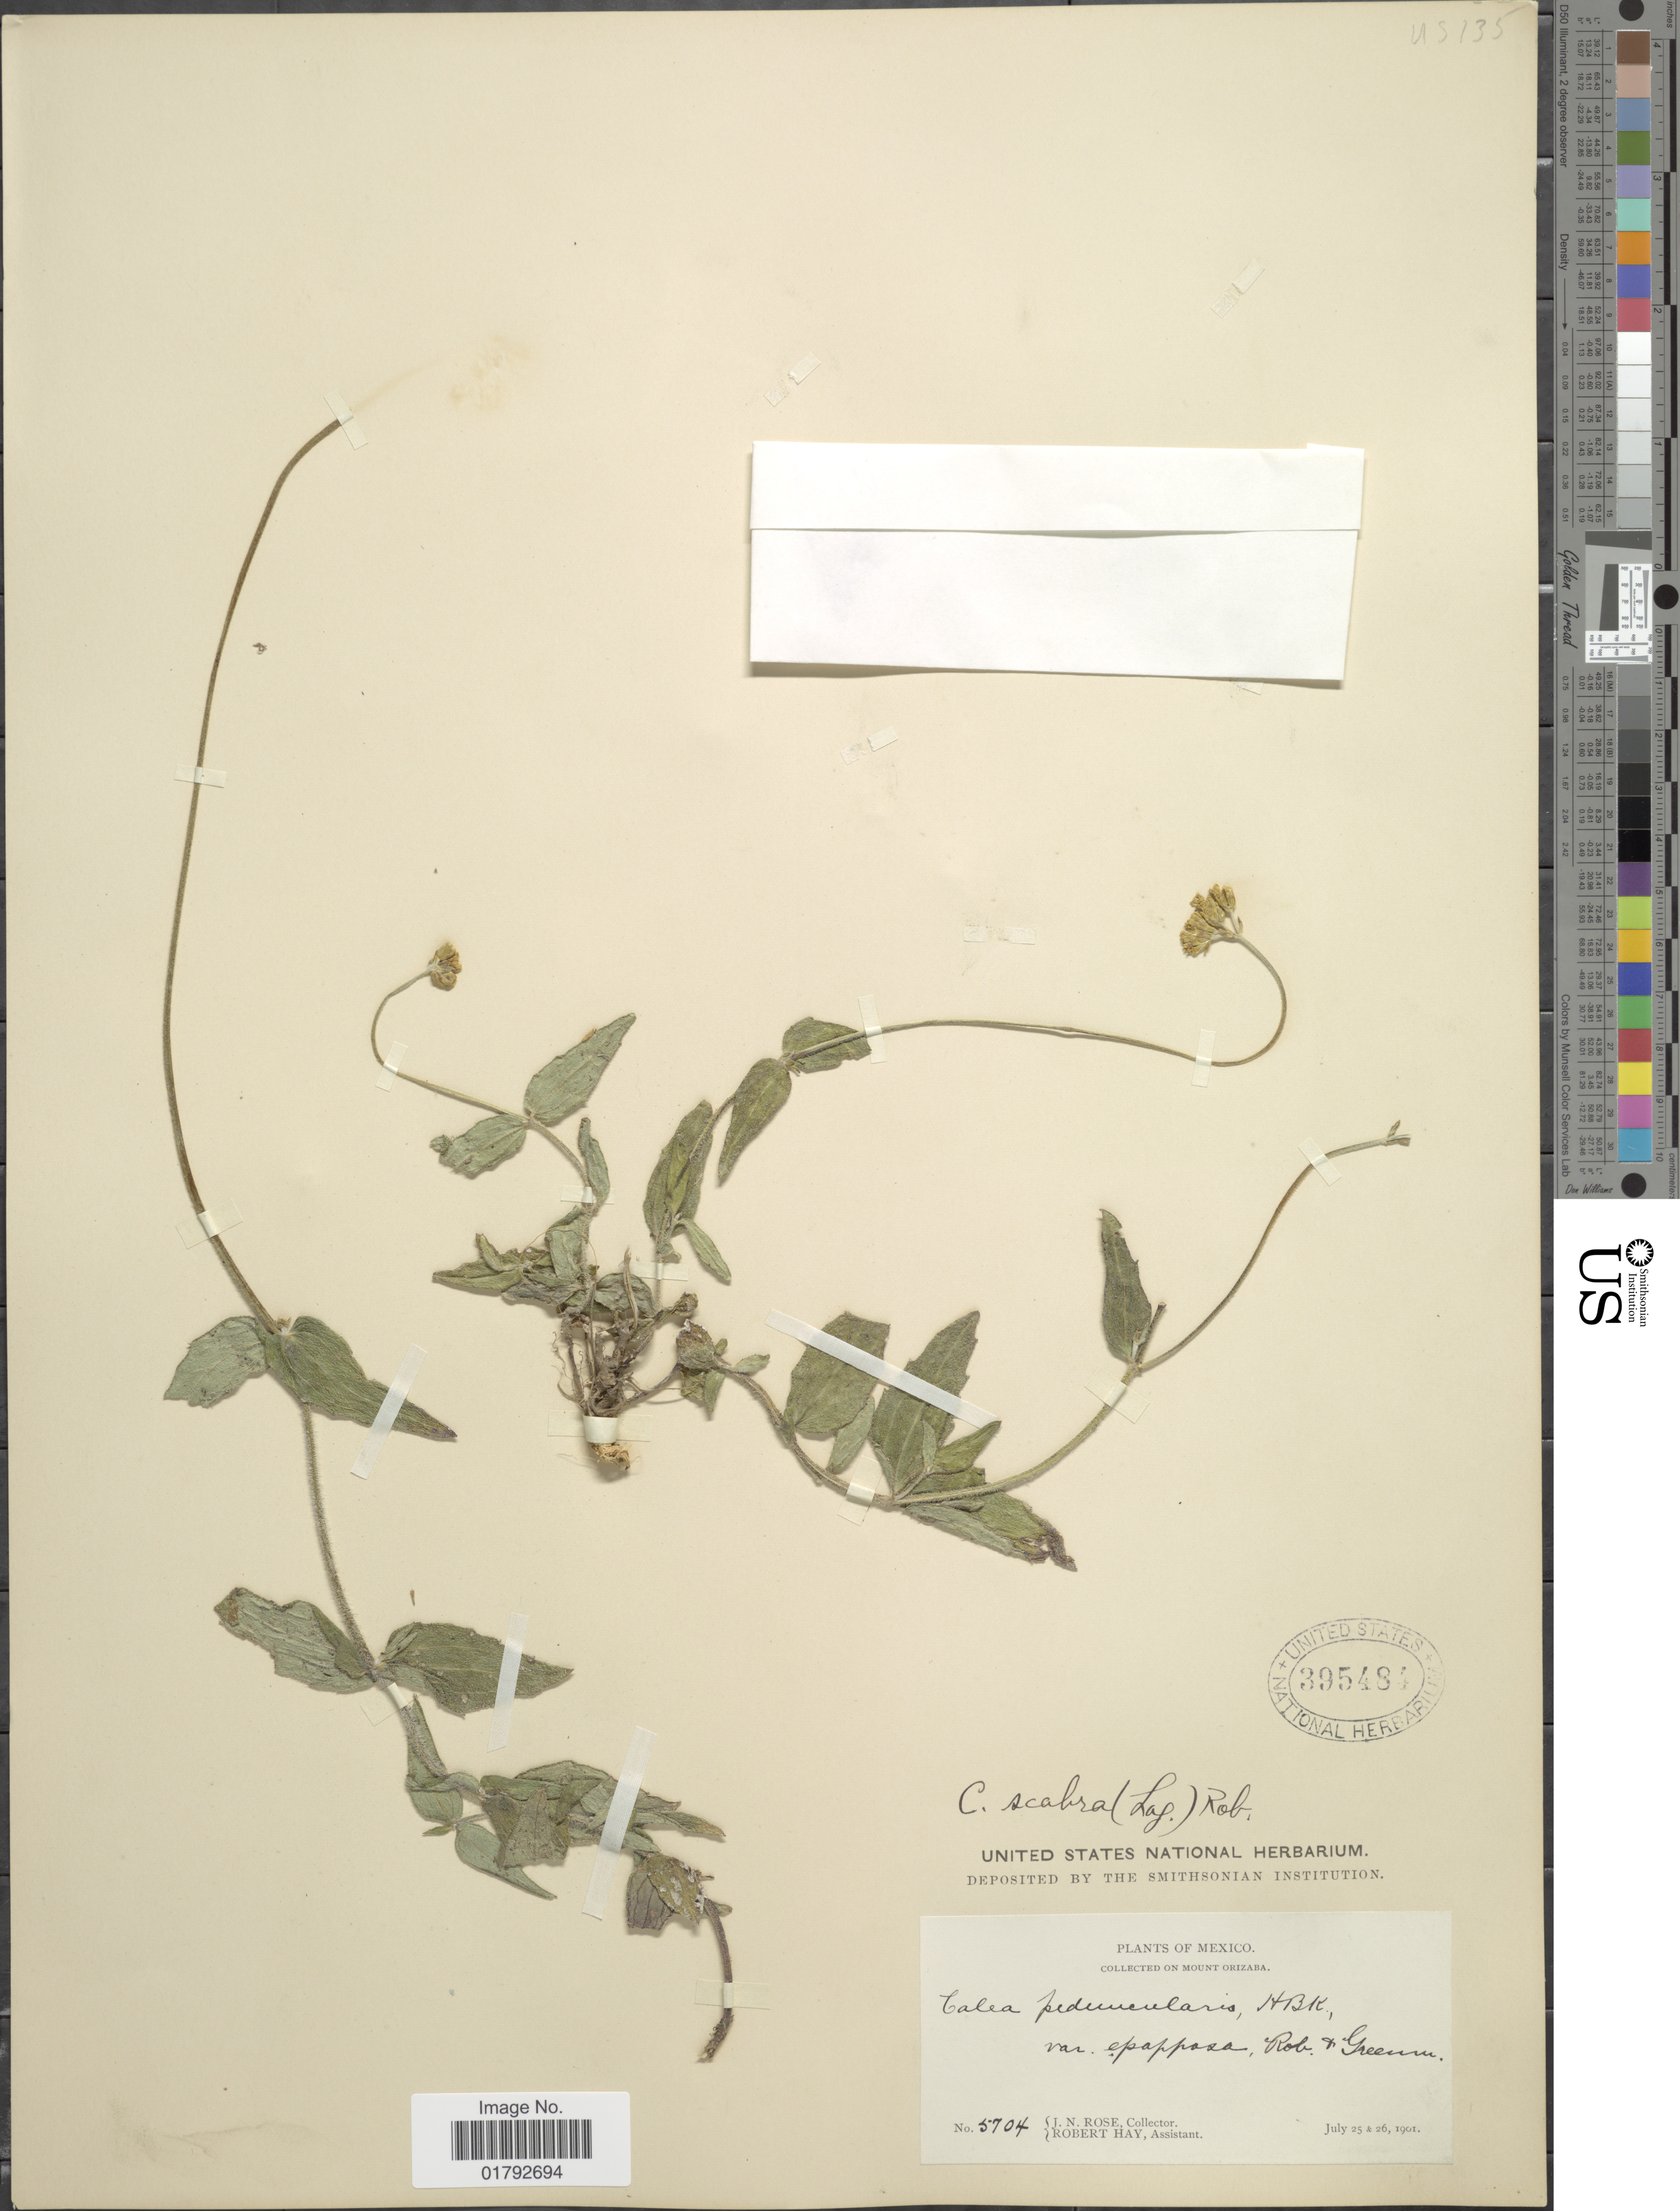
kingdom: Plantae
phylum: Tracheophyta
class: Magnoliopsida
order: Asterales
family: Asteraceae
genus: Alloispermum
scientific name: Alloispermum scabrum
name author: (Lag.) H. Rob.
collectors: J. N. Rose & R. Hay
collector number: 5704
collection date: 1901-07-25/1901-07-26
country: Mexico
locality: Mount Orizaba.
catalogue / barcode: US 395484